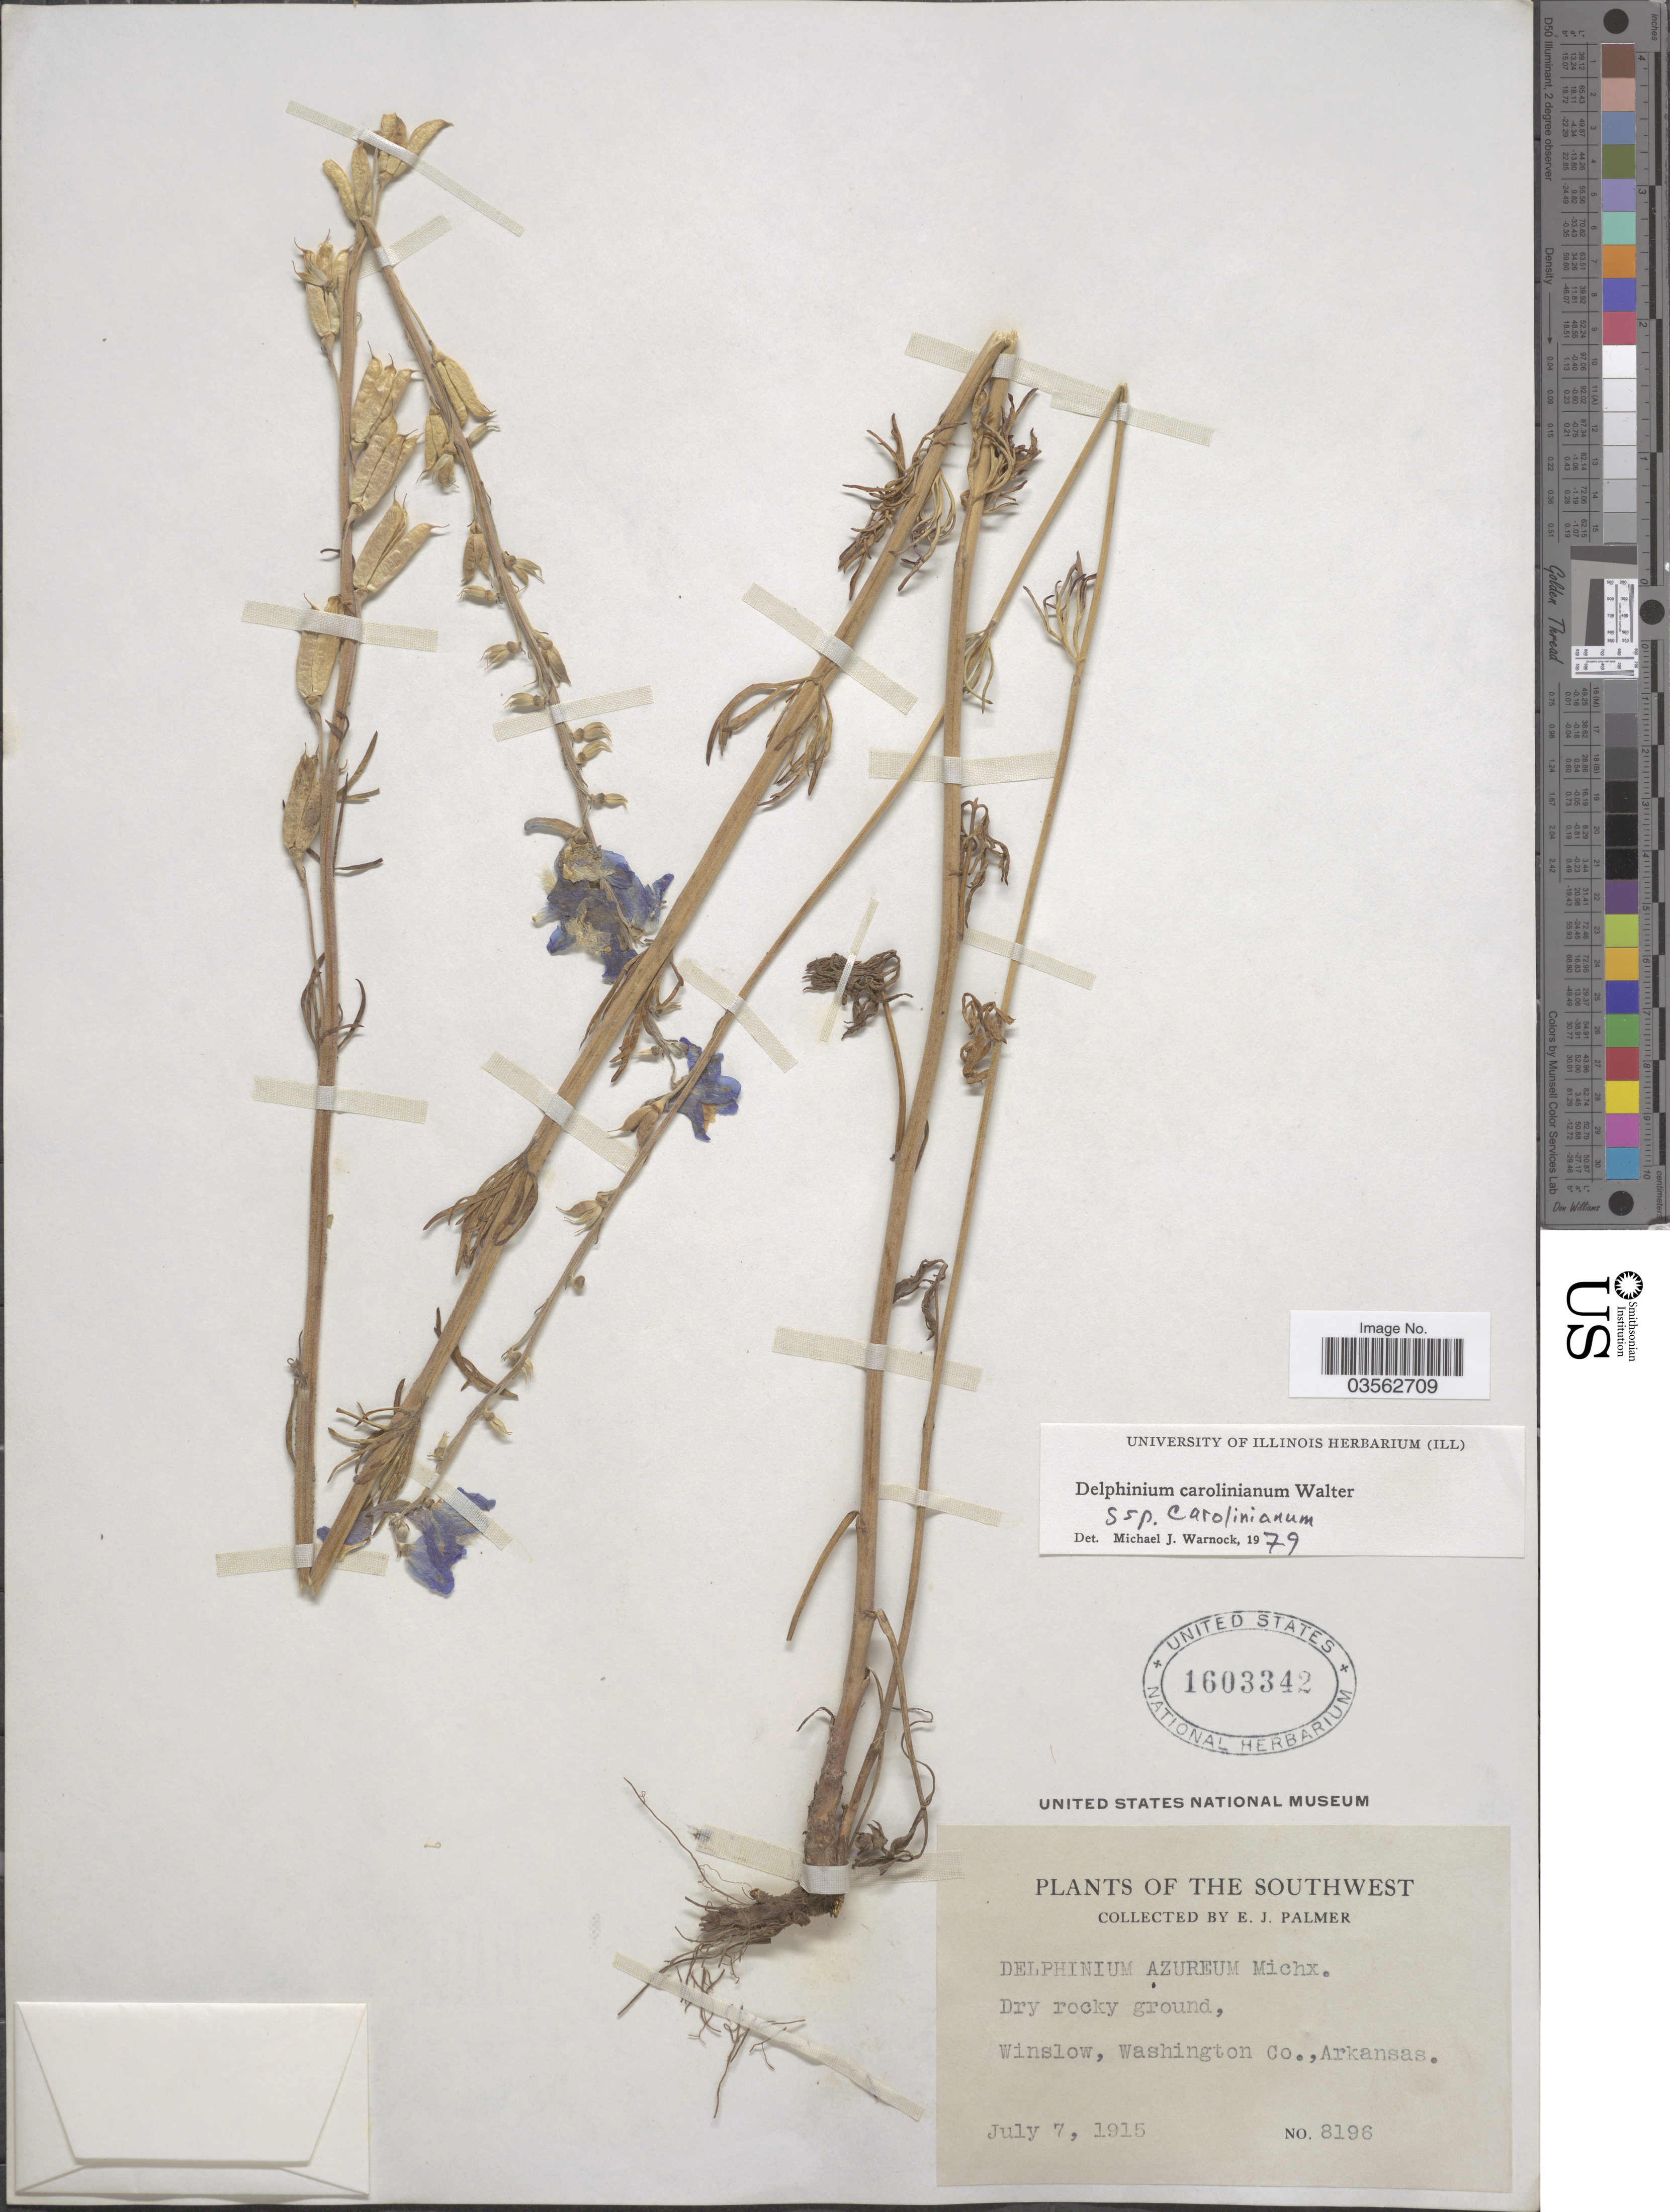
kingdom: Plantae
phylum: Tracheophyta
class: Magnoliopsida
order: Ranunculales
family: Ranunculaceae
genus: Delphinium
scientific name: Delphinium carolinianum subsp. carolinianum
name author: Walter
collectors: E. J. Palmer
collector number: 8196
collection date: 1915-07-07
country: United States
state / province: Arkansas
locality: The Southwest. Winslow, Washington Co.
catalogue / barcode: US 1603342